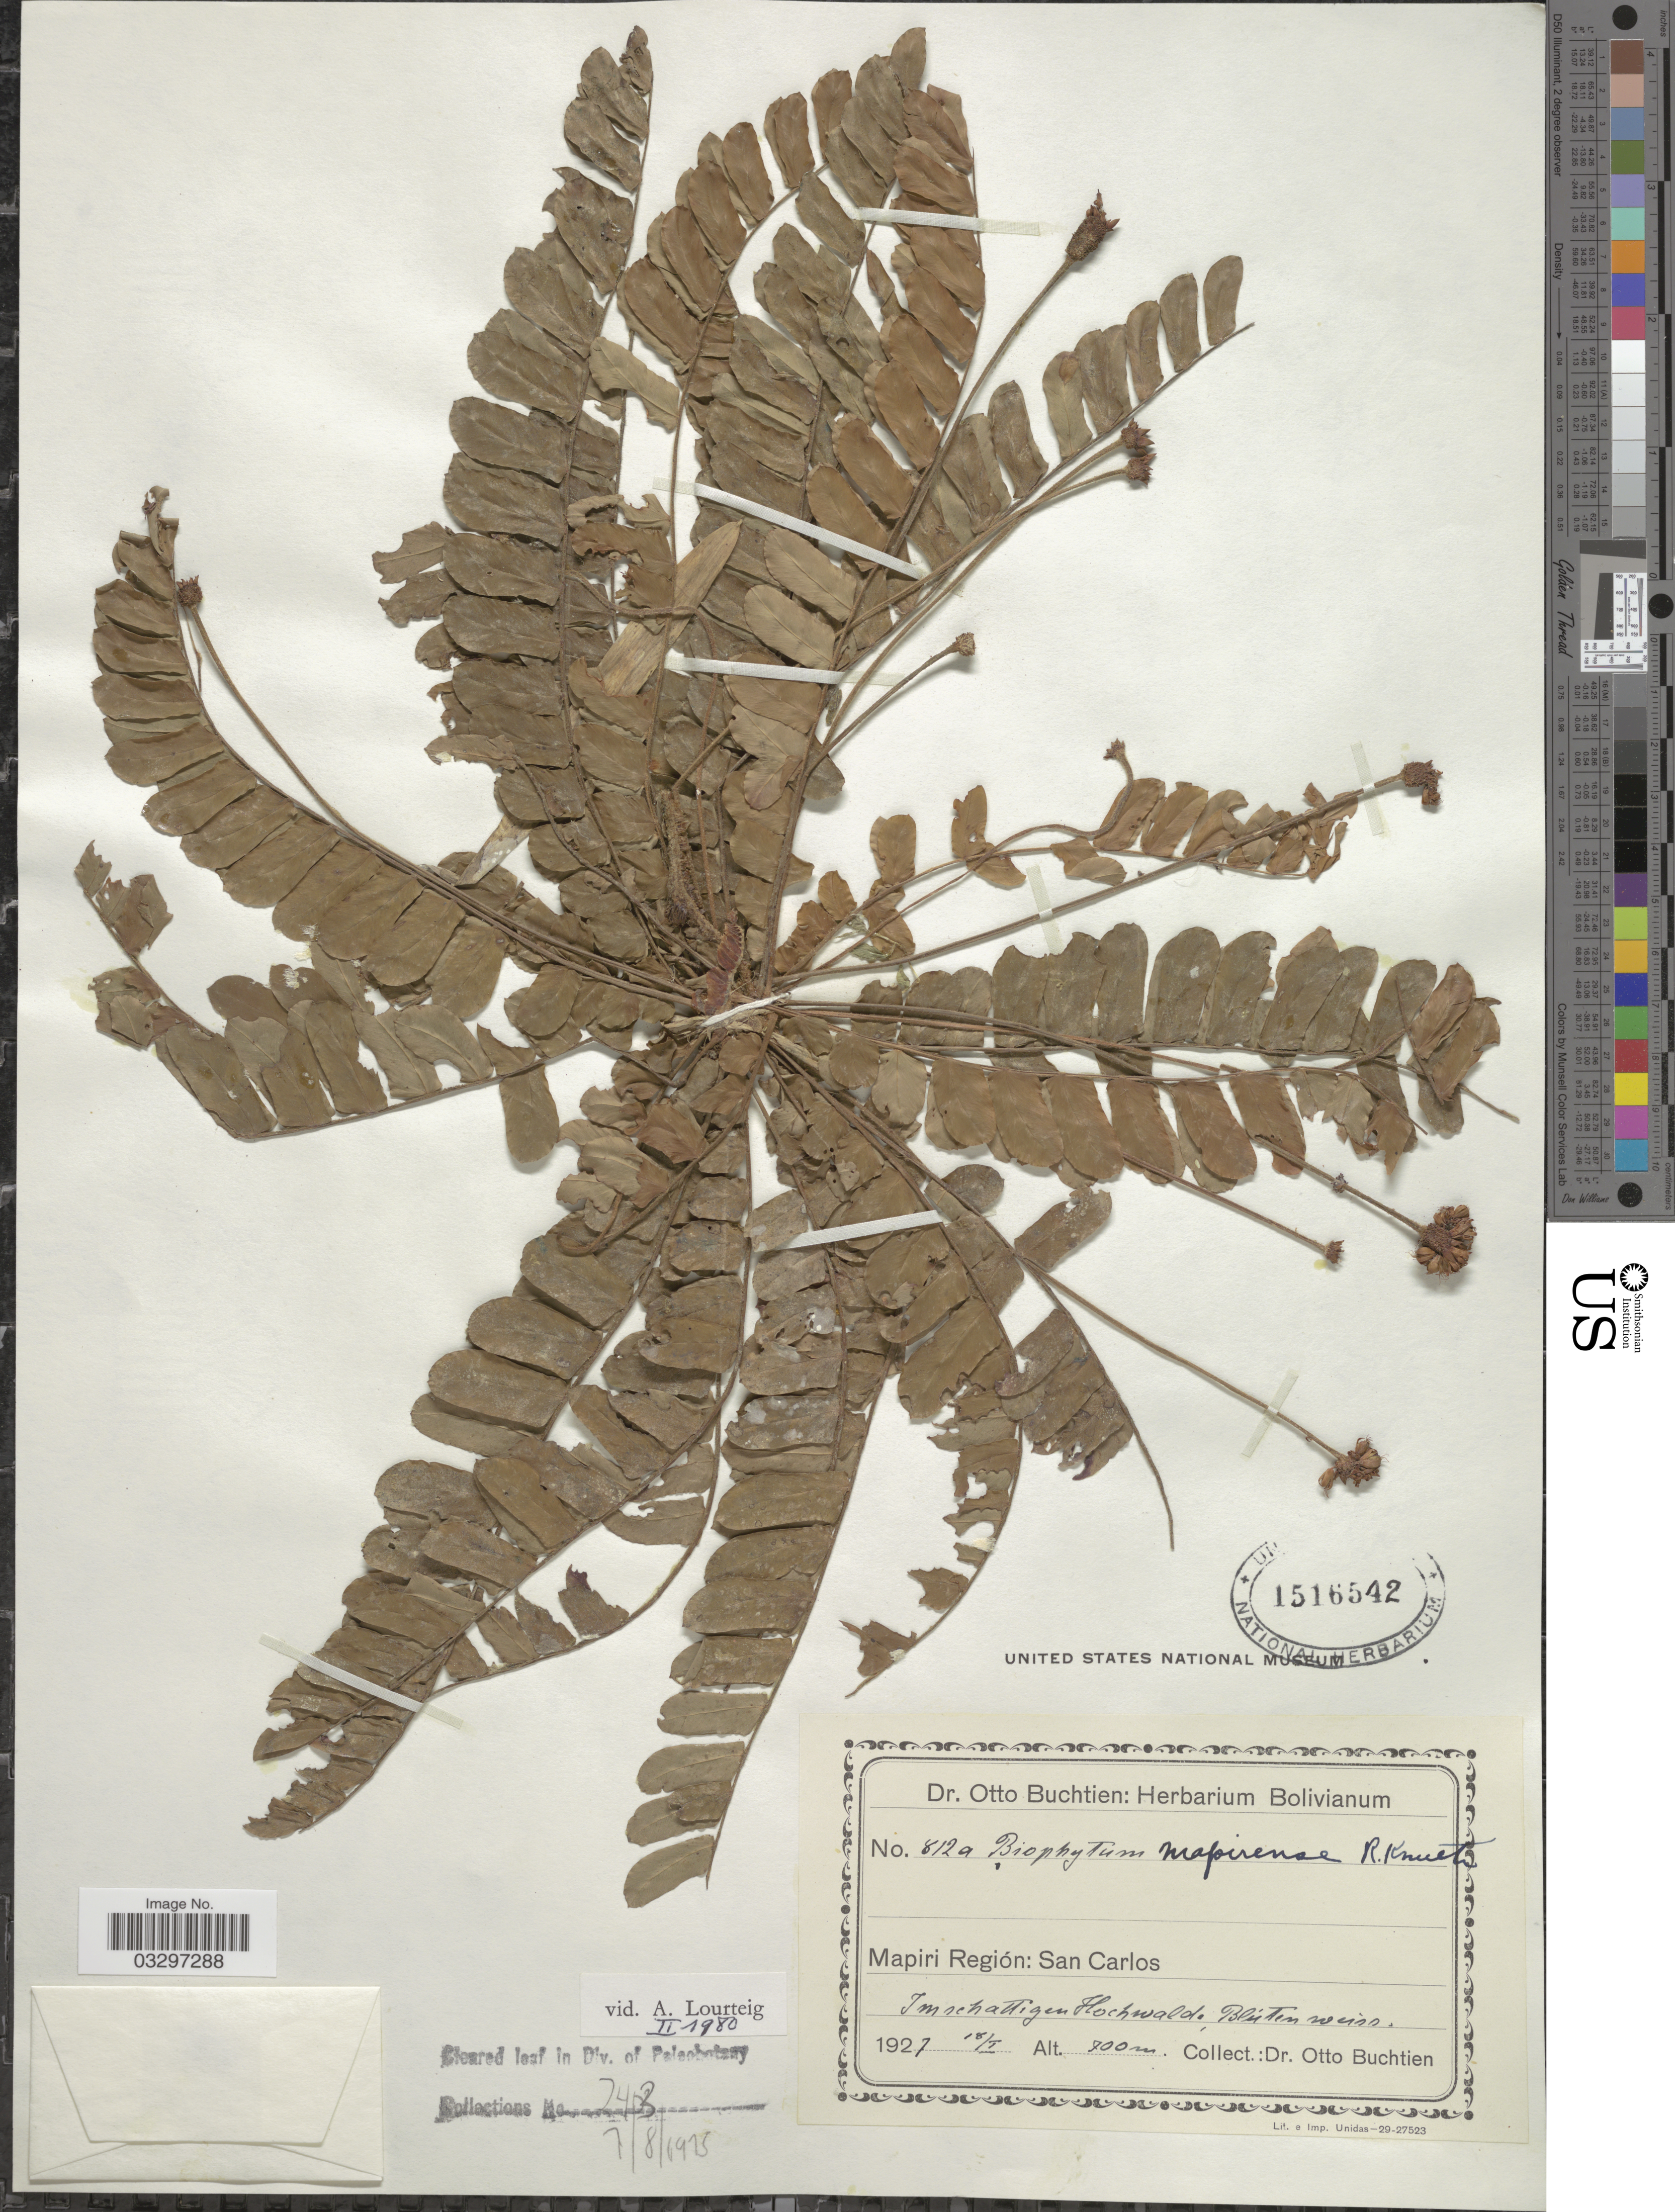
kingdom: Plantae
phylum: Tracheophyta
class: Magnoliopsida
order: Oxalidales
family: Oxalidaceae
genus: Biophytum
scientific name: Biophytum mapirense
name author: R. Knuth in Engl.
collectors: O. Buchtien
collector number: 812a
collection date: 1927-01-18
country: Bolivia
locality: Mapiri Región: San Carlos.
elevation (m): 700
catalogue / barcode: US 1516542